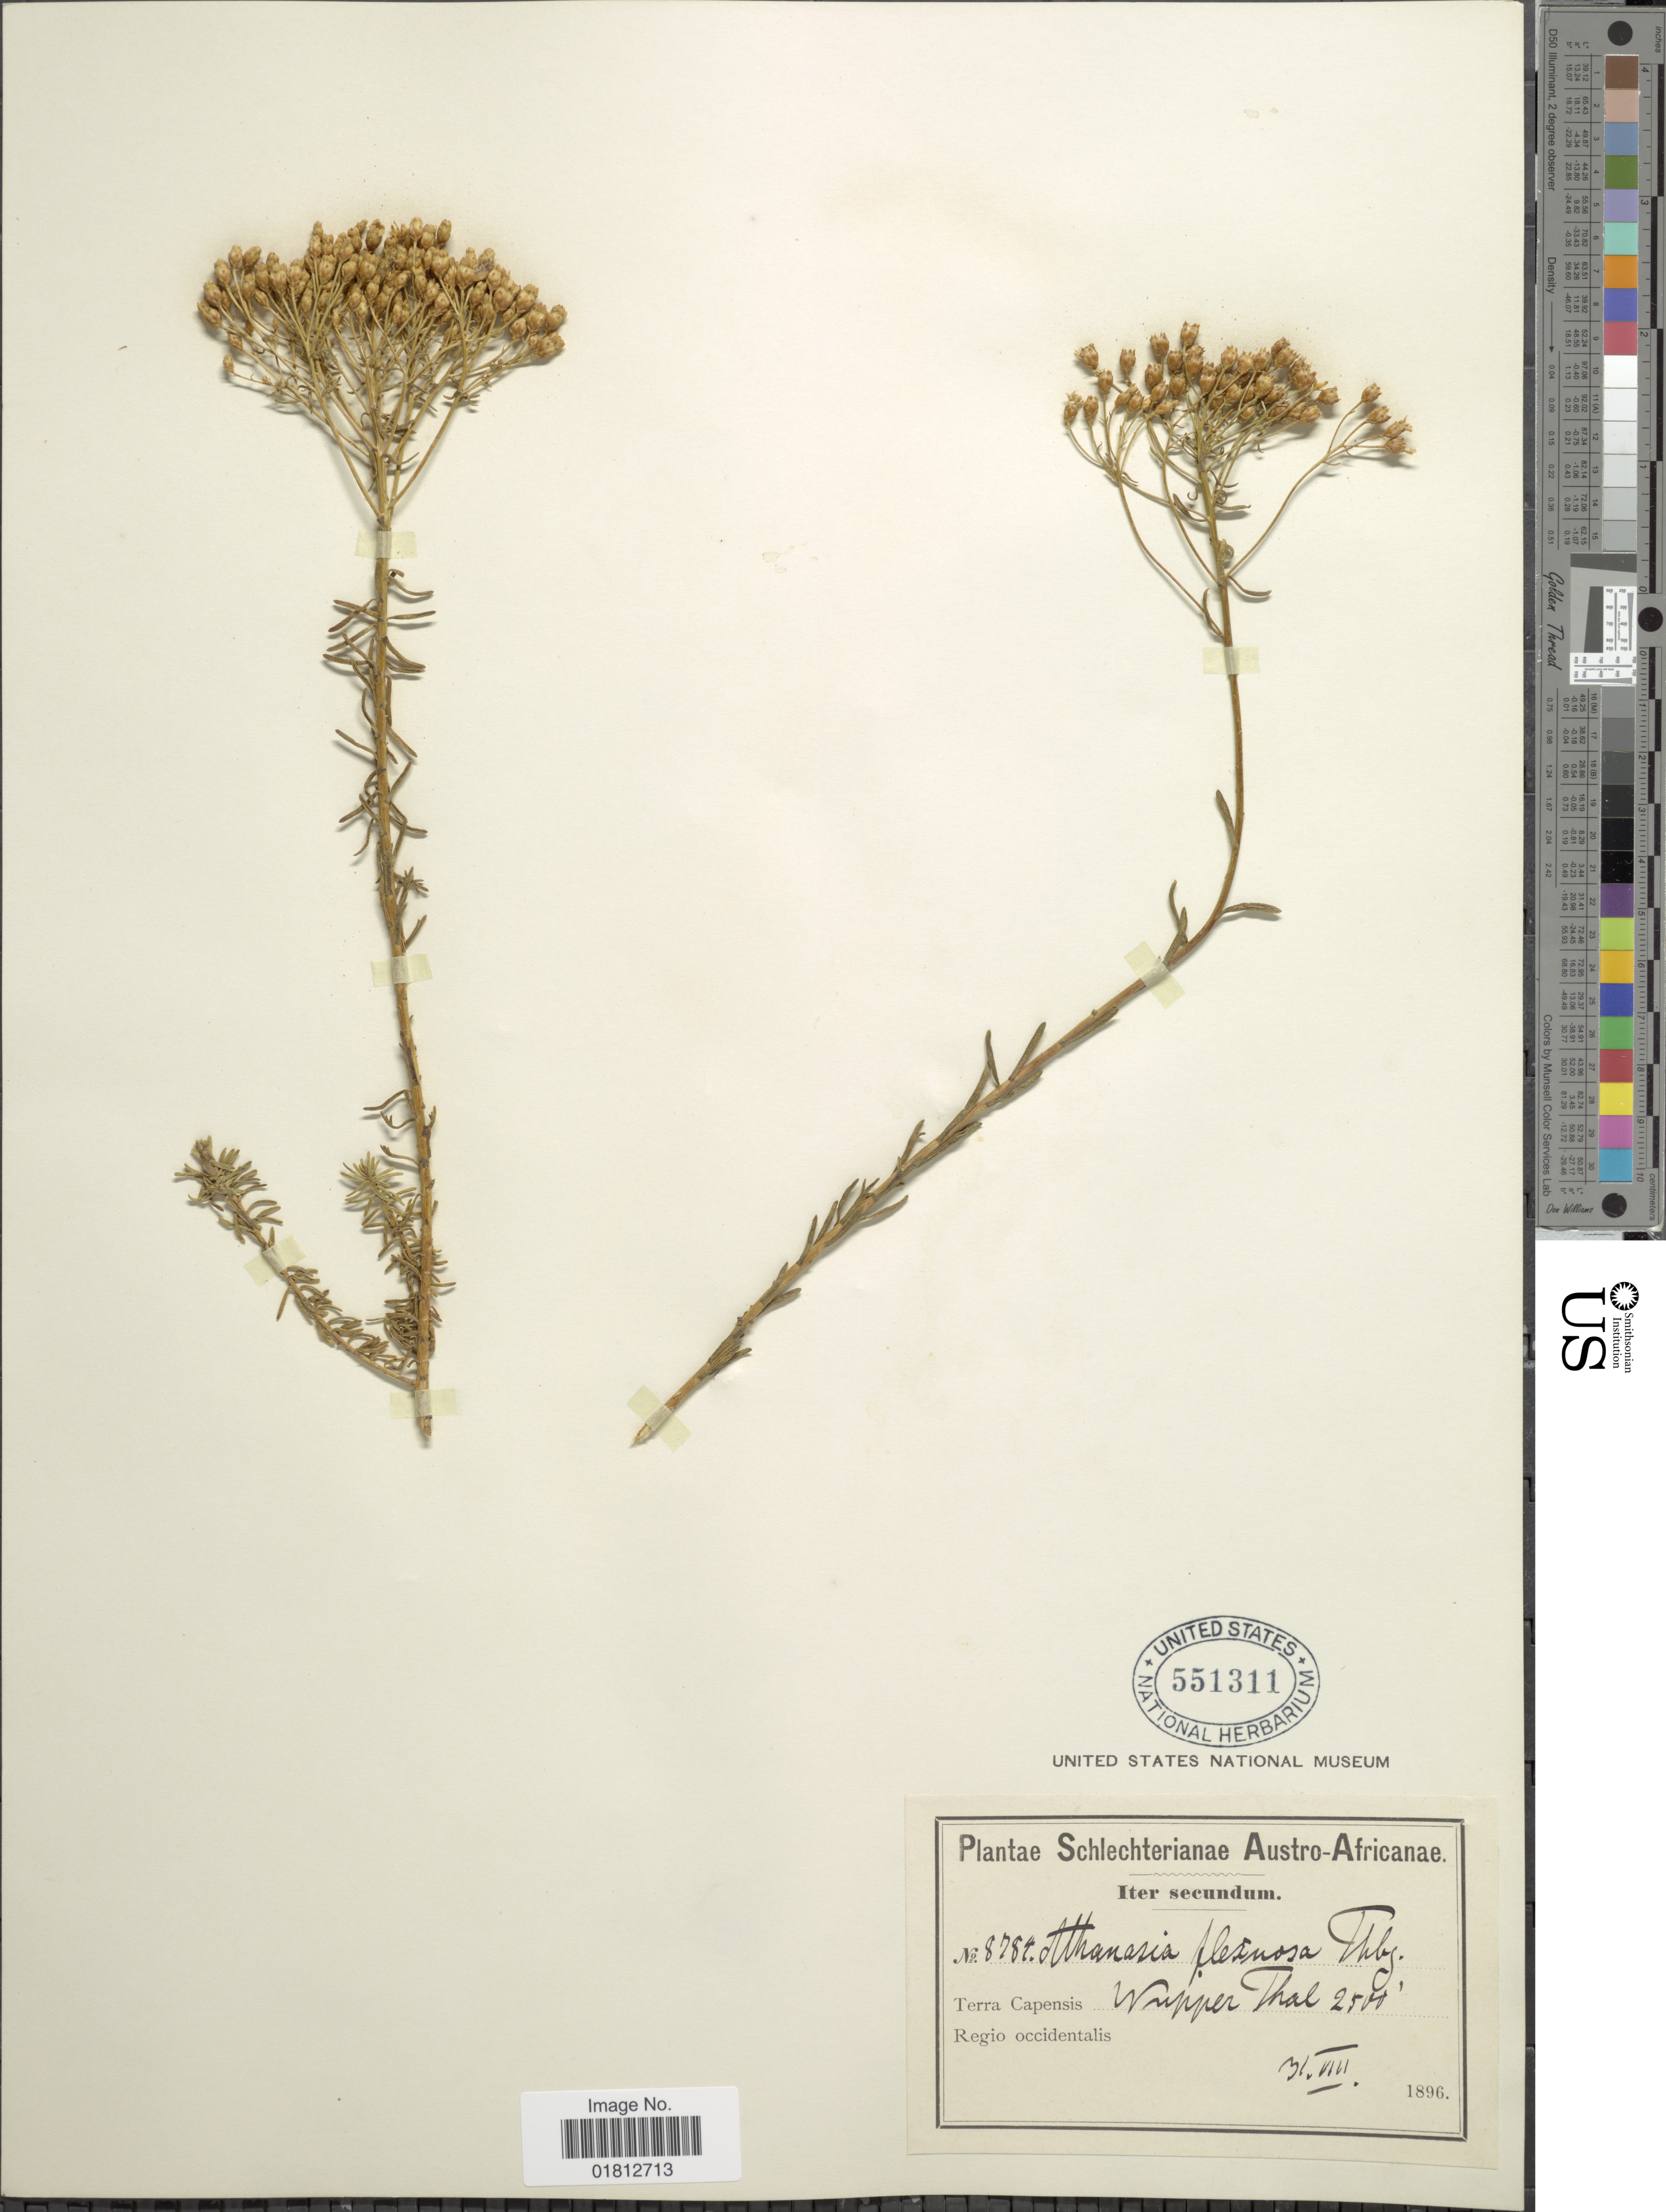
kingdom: Plantae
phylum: Tracheophyta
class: Magnoliopsida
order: Asterales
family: Asteraceae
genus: Athanasia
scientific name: Athanasia flexuosa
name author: Thunb.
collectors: Schlechter, --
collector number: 8784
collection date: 1896-08-31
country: South Africa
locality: Austro-Africanae, Wupper Thal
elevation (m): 762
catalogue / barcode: US 551311